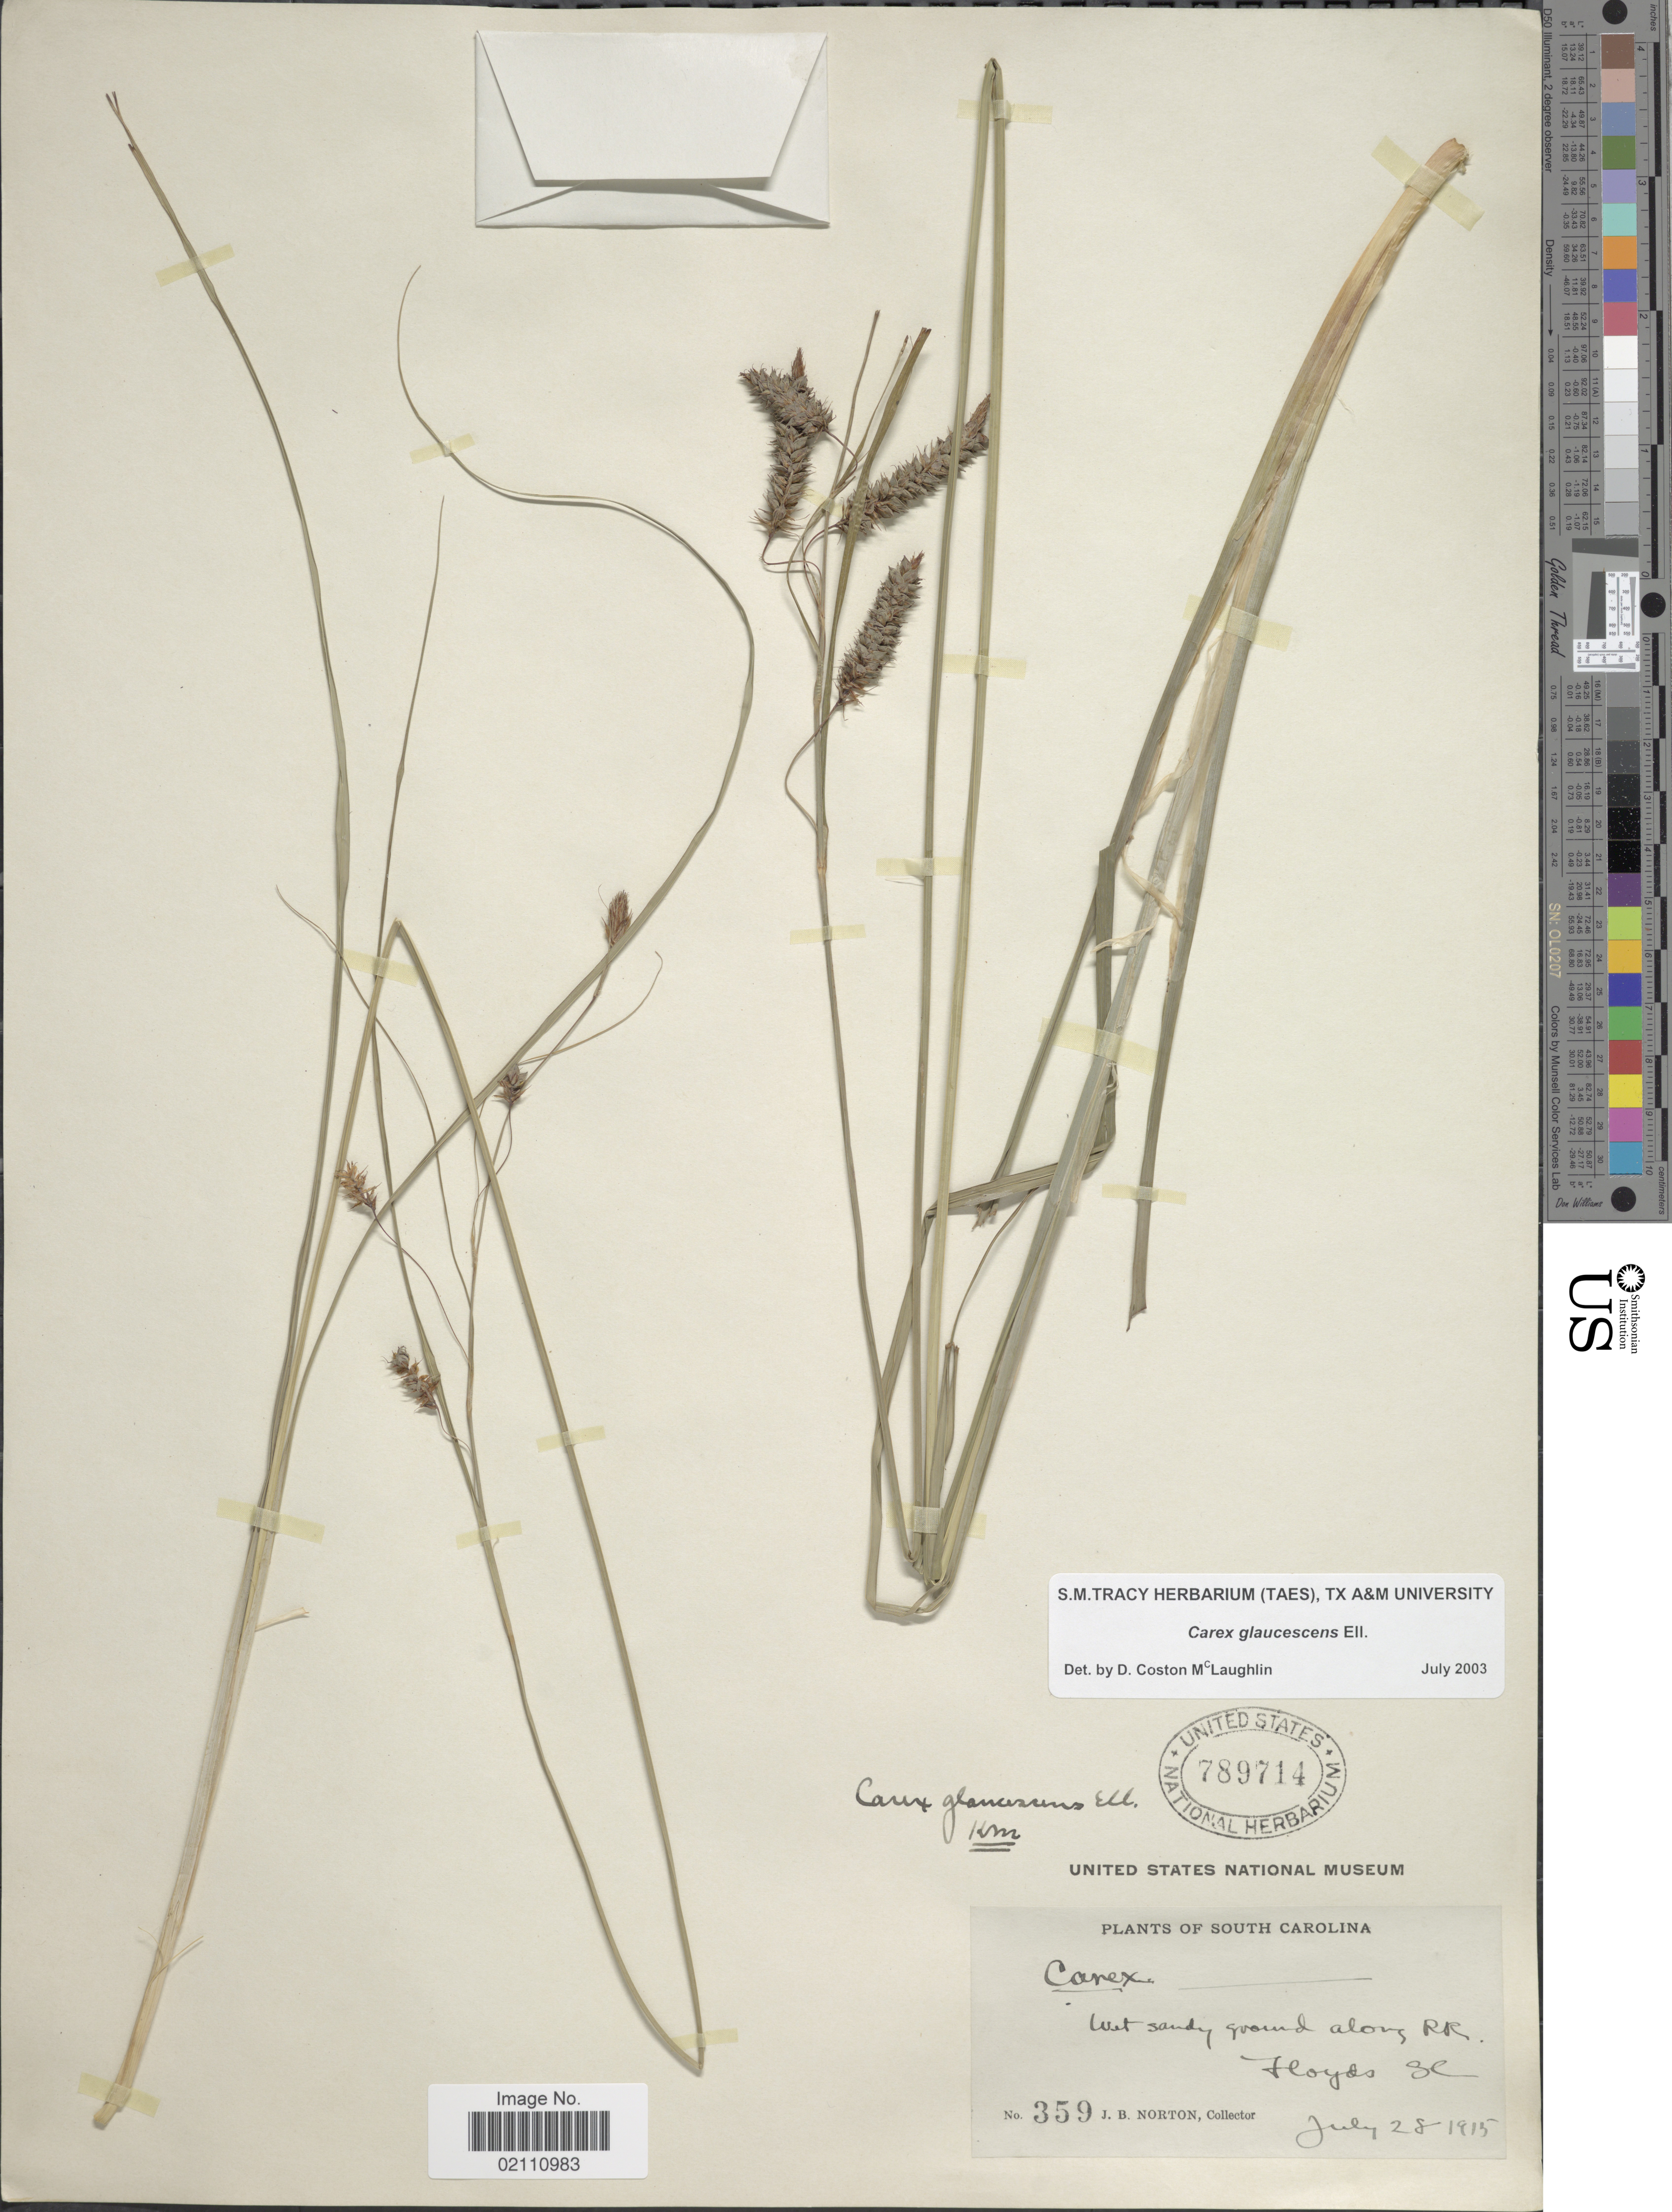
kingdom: Plantae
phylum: Tracheophyta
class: Liliopsida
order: Poales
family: Cyperaceae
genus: Carex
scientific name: Carex glaucescens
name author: Elliott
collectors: J. B. Norton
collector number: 359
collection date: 1915-07-28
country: United States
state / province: South Carolina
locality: Wet sandy ground along RR, Floyds SC.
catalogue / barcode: US 789714